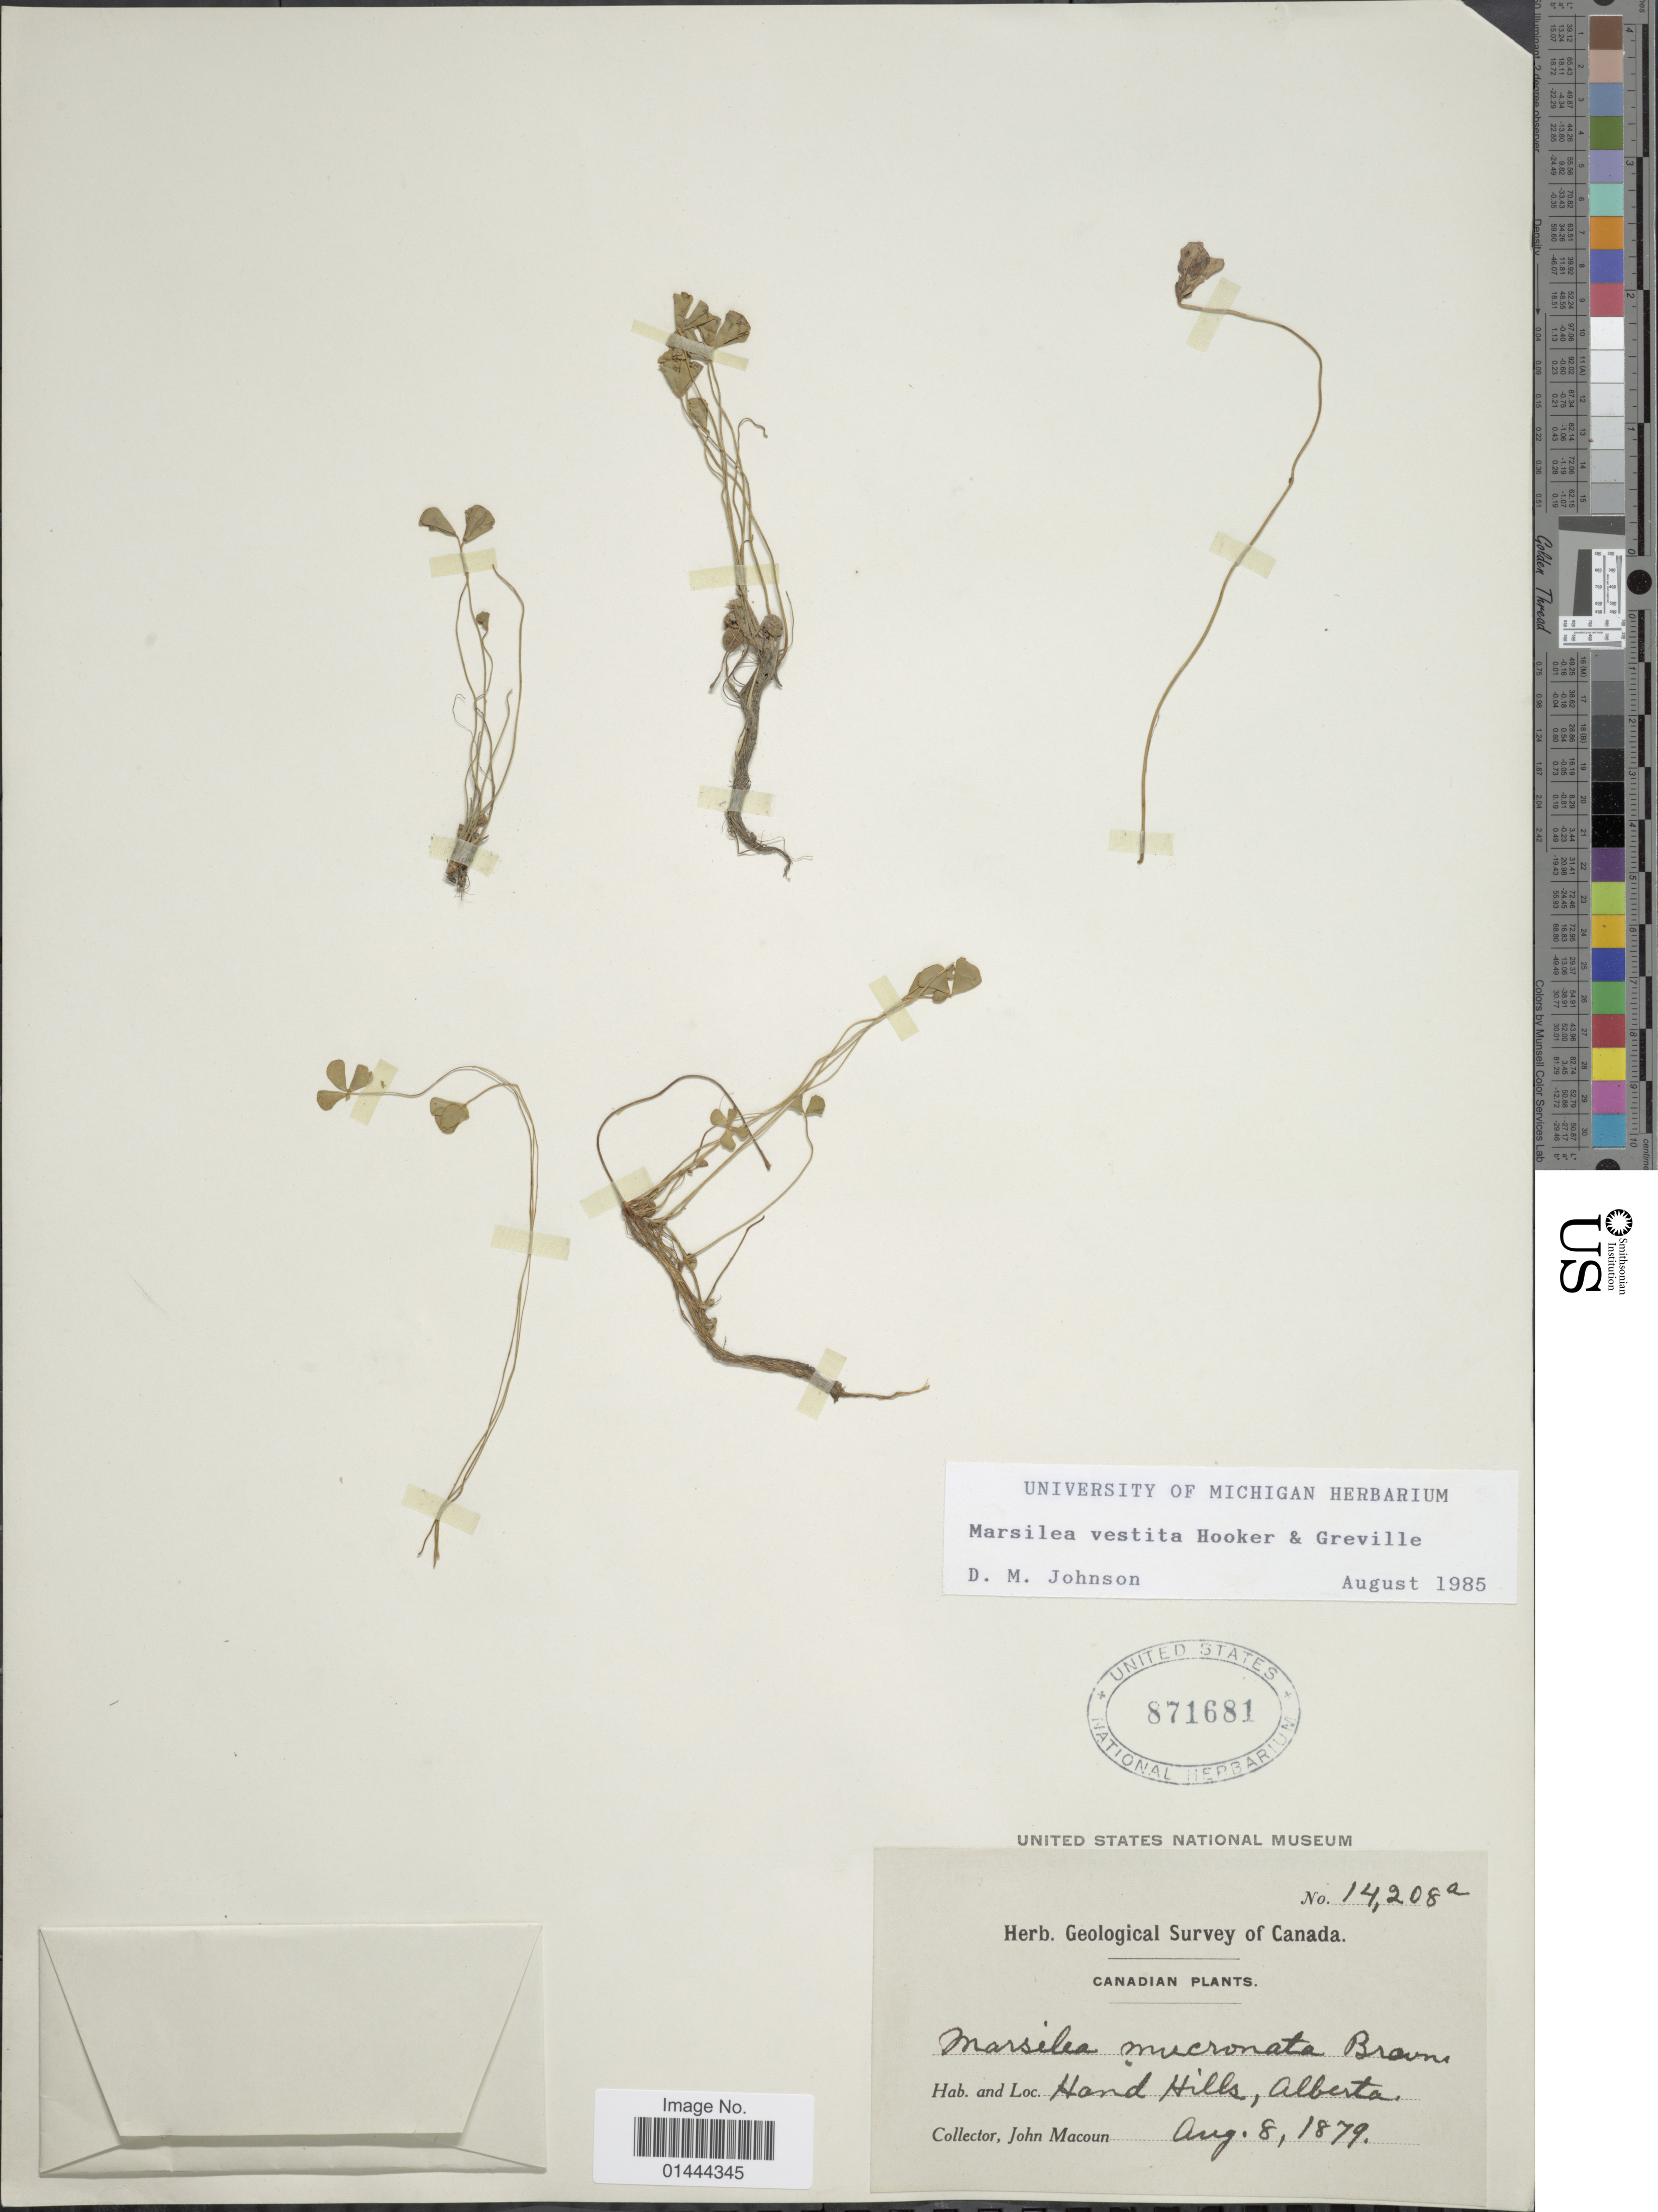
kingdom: Plantae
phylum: Tracheophyta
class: Polypodiopsida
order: Salviniales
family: Marsileaceae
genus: Marsilea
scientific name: Marsilea vestita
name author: Hook. & Grev.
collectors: J. Macoun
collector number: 14208a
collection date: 1879-08-08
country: Canada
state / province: Alberta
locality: Hand Hills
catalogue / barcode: US 871681